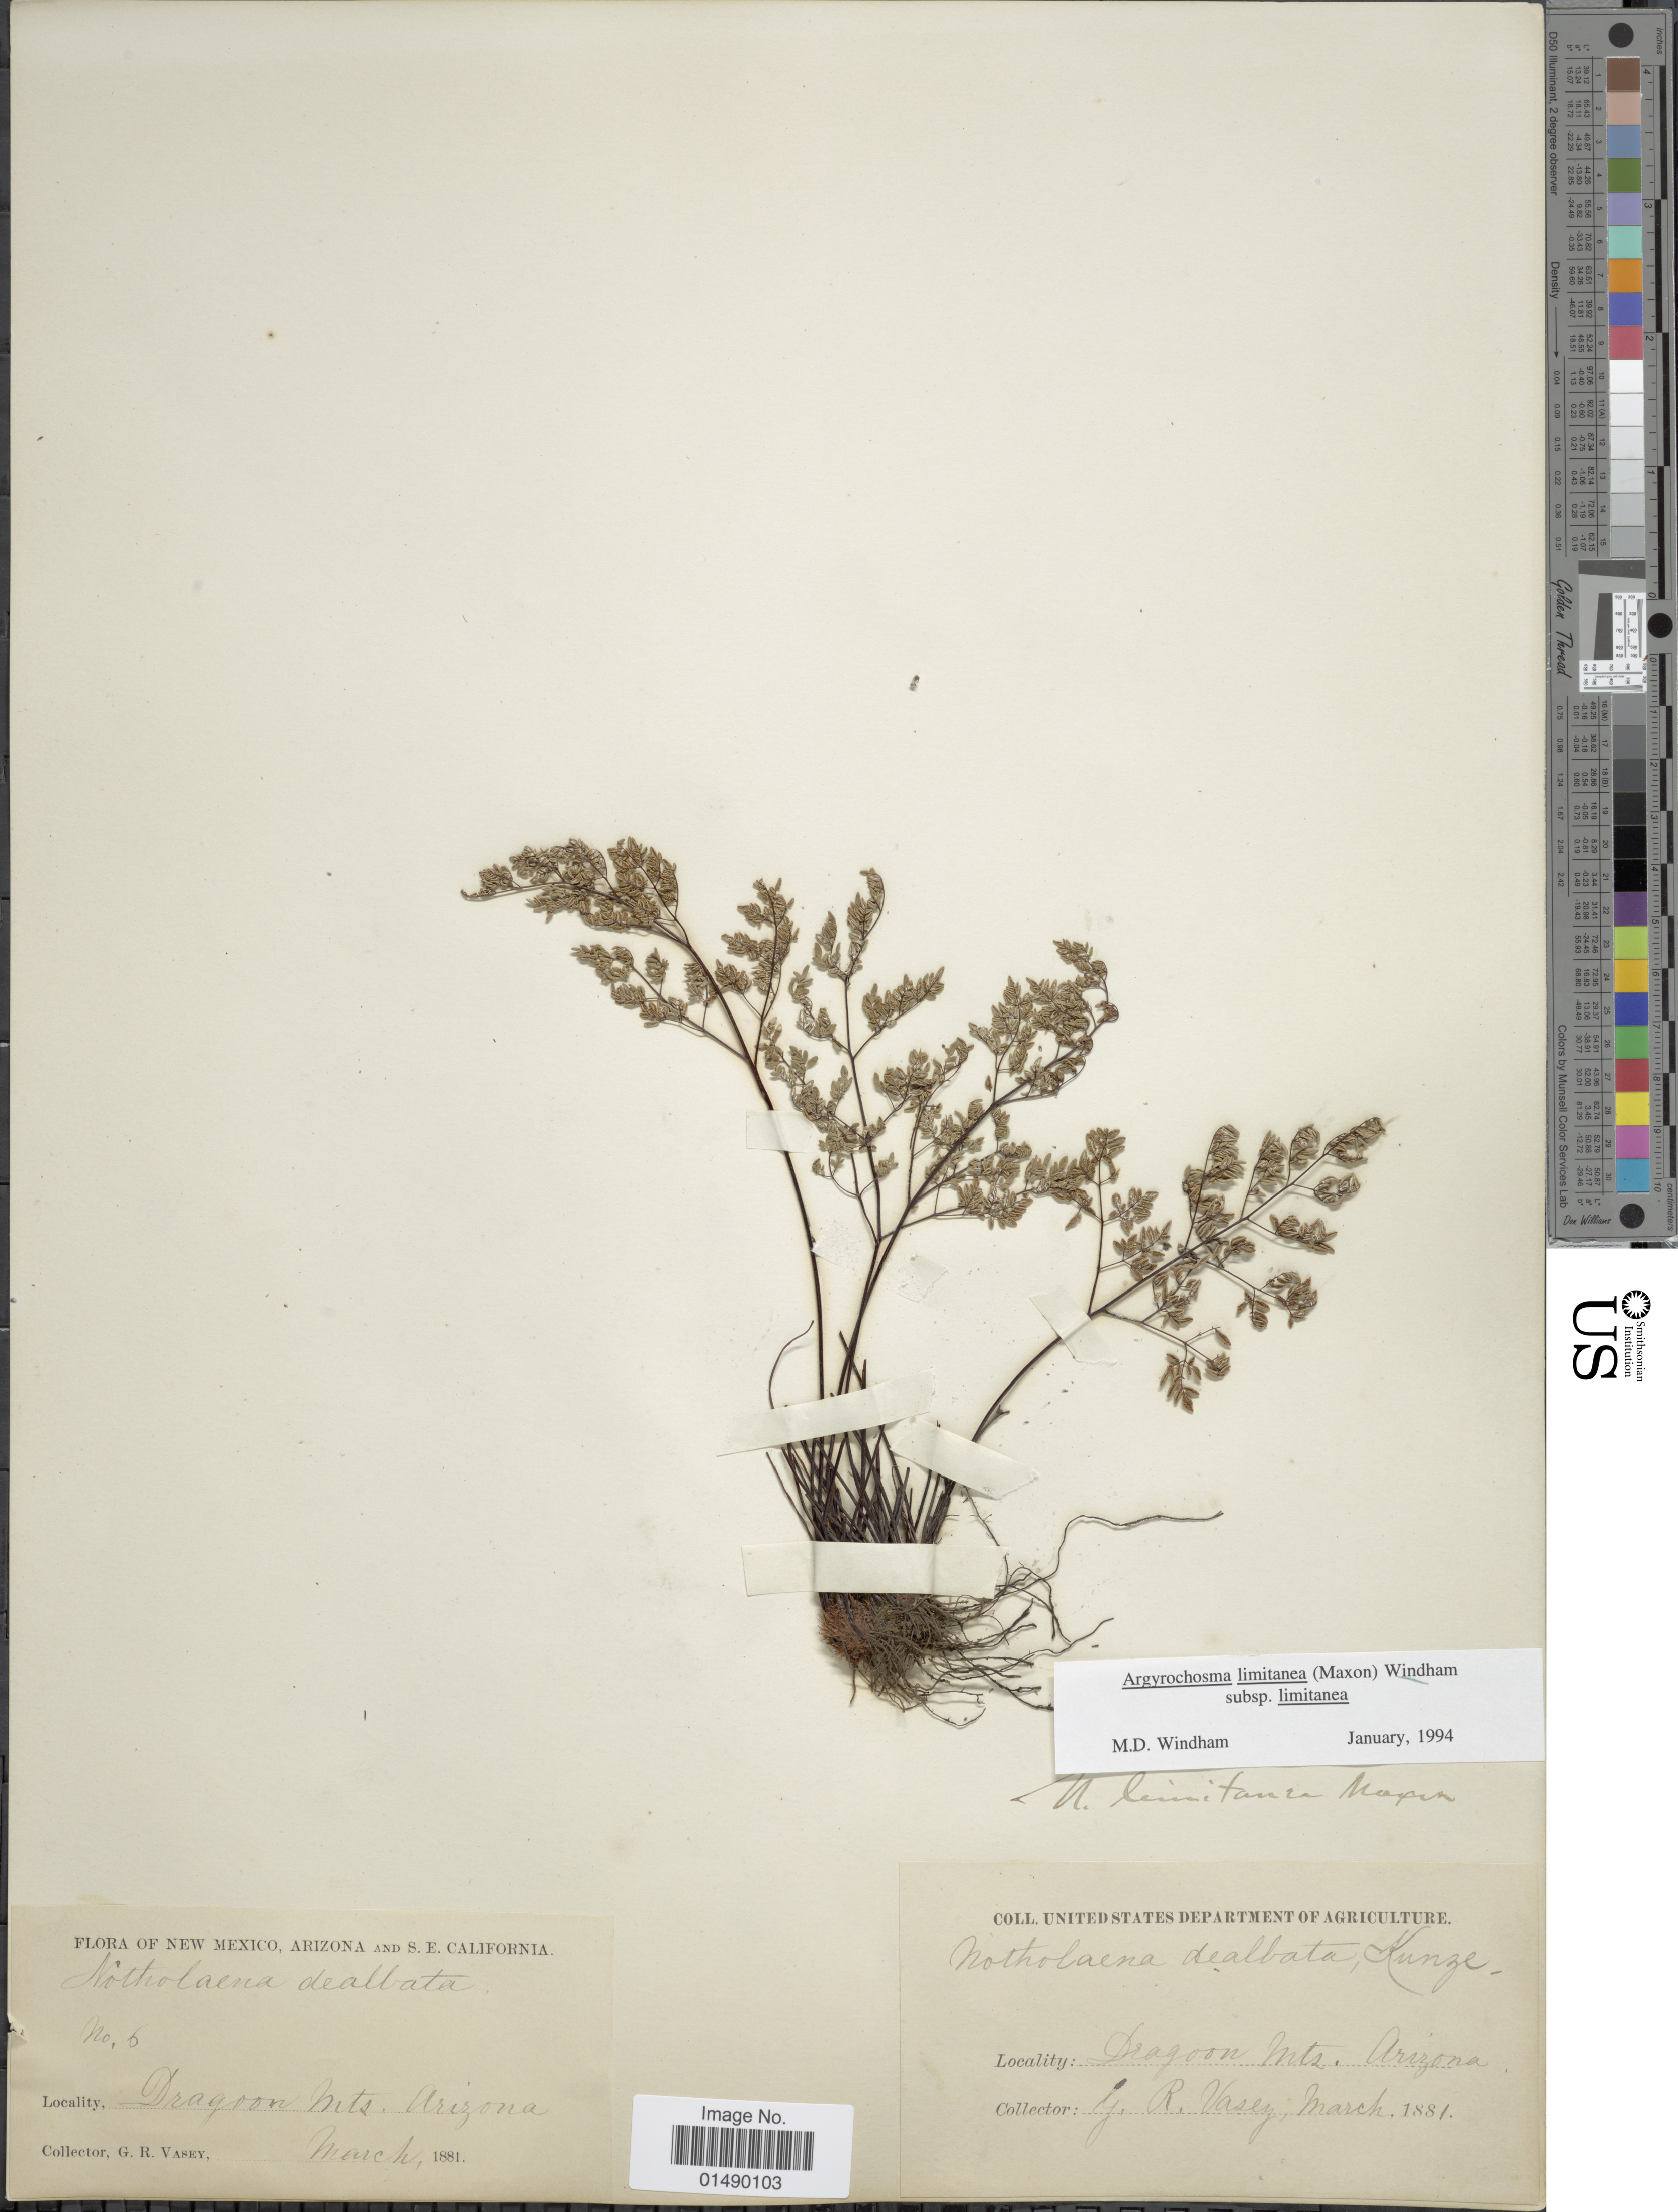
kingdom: Plantae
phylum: Tracheophyta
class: Polypodiopsida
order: Polypodiales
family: Pteridaceae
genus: Argyrochosma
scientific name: Argyrochosma limitanea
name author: (Maxon) Windham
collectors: G. R. Vasey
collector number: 5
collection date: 1881-03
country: United States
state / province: Arizona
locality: Arizona, Dragoon Mts.